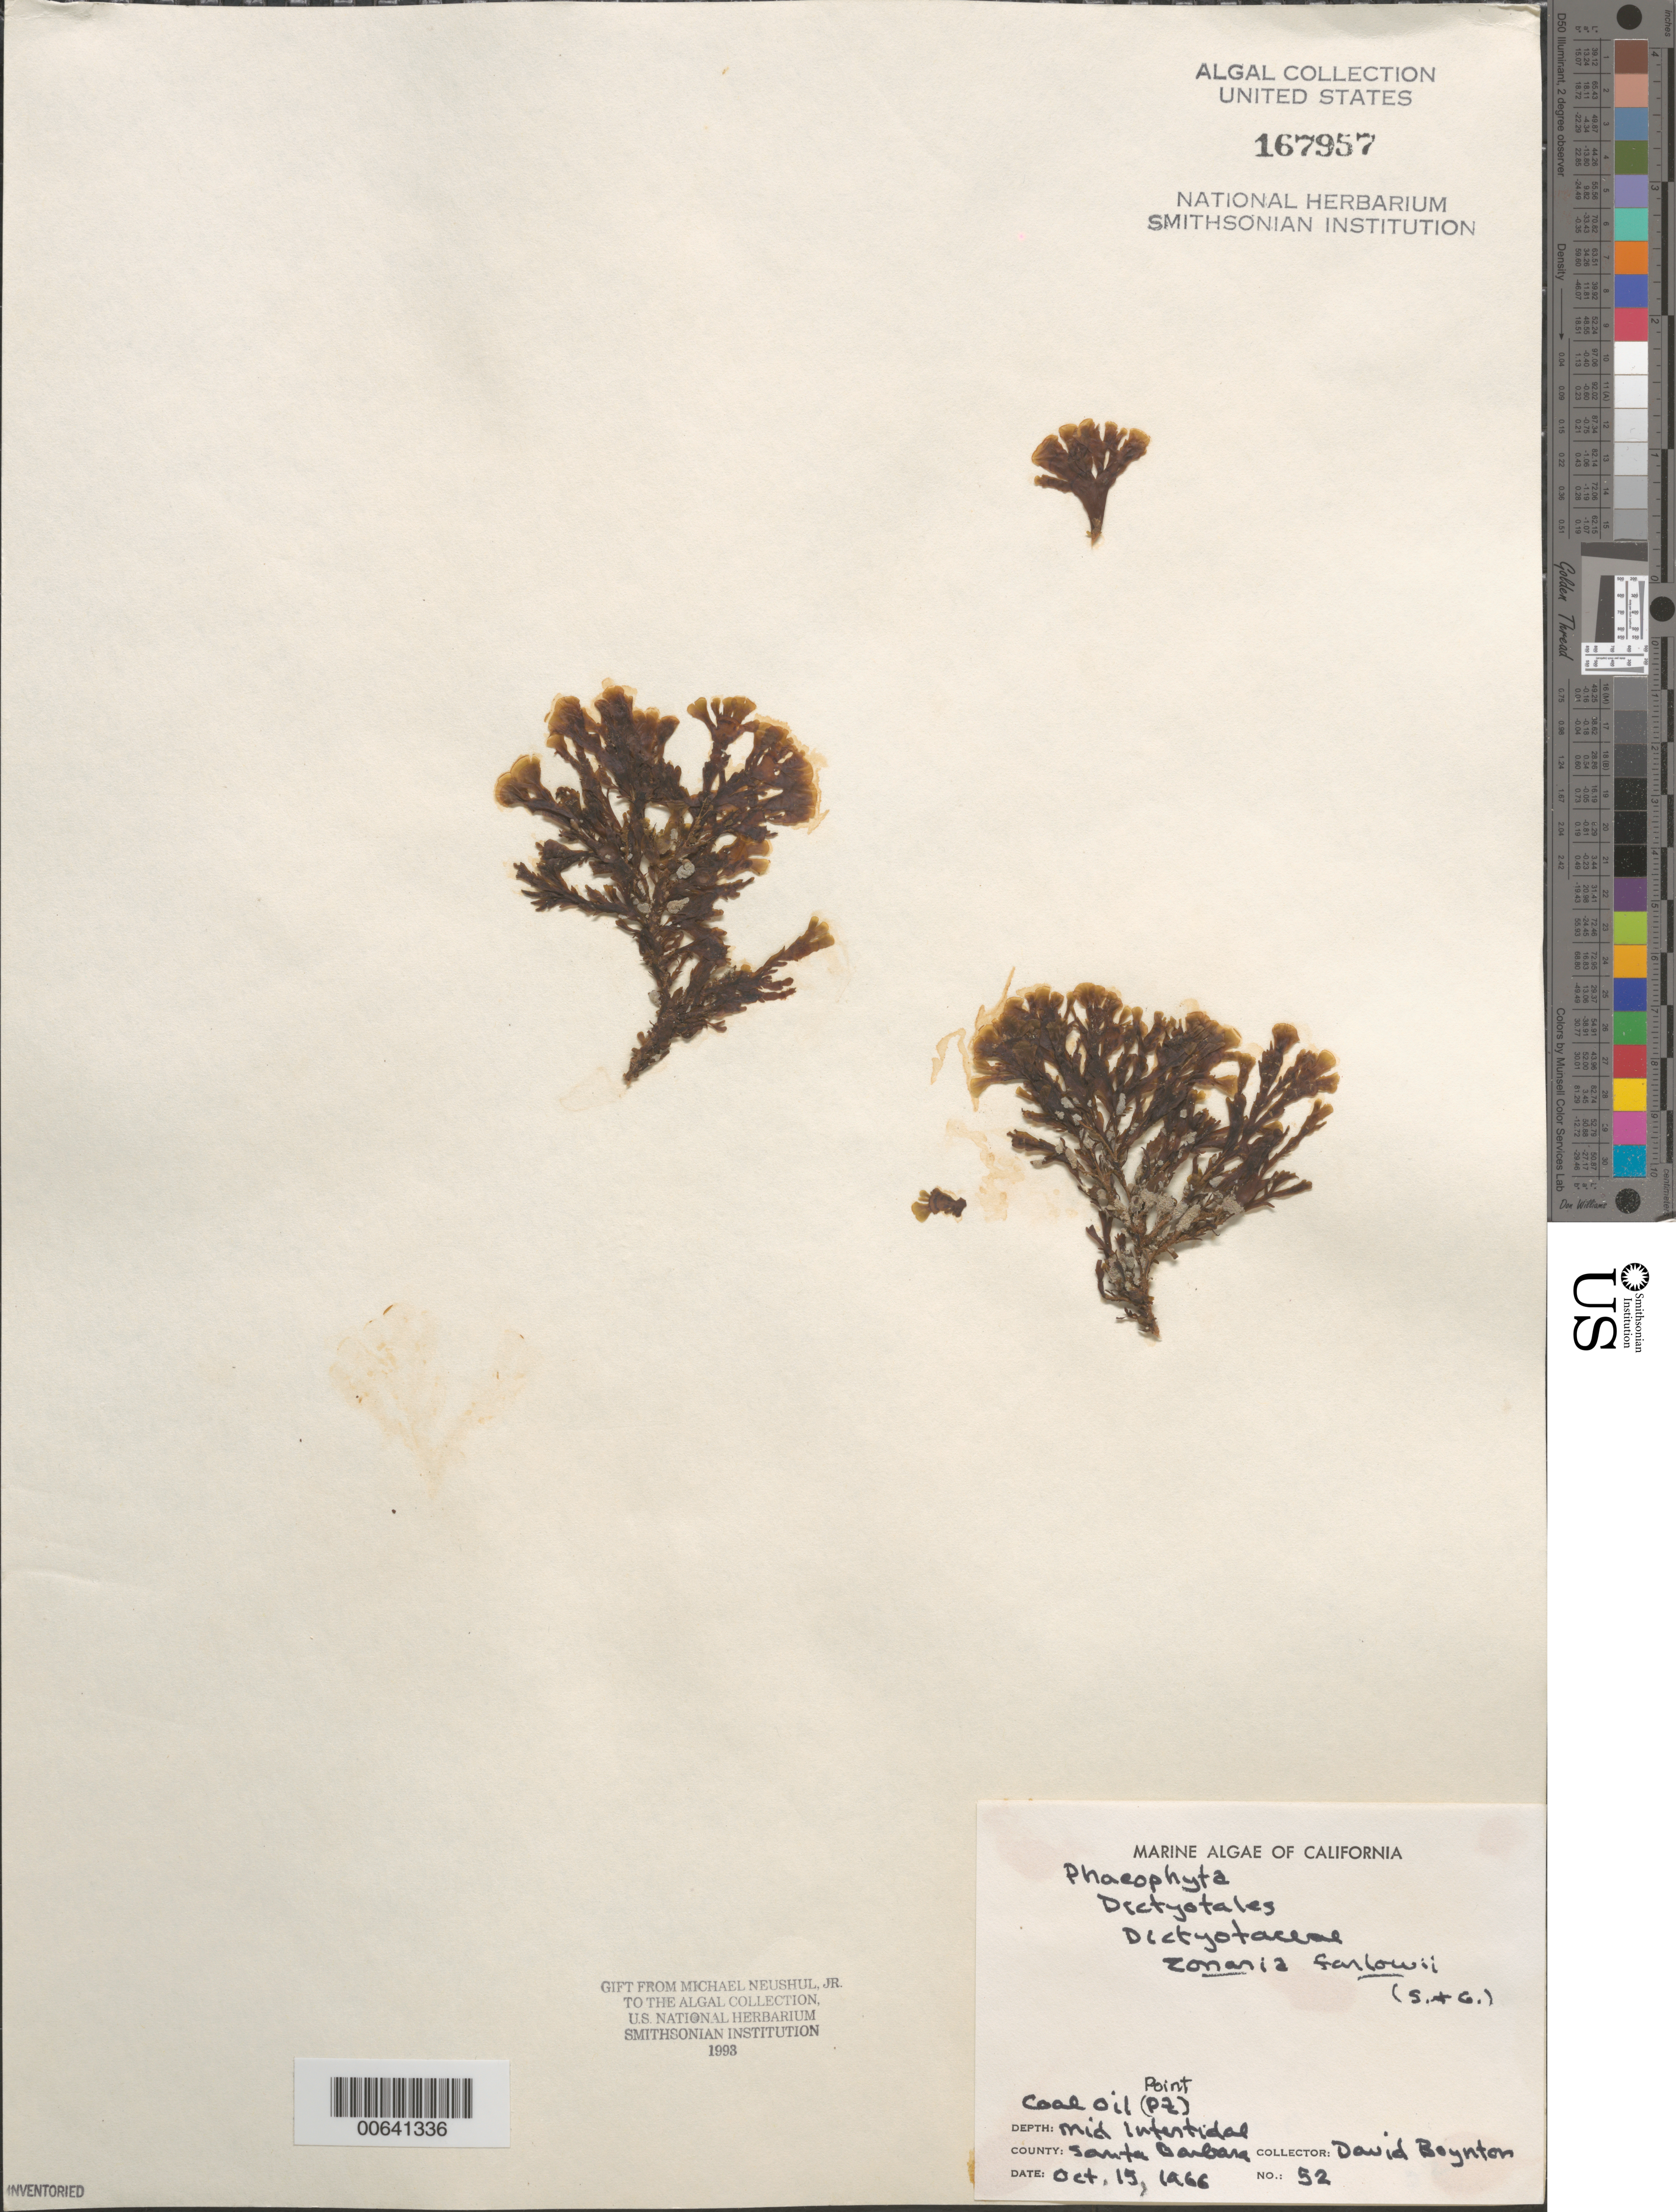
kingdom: Chromista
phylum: Ochrophyta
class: Phaeophyceae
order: Dictyotales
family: Dictyotaceae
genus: Zonaria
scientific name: Zonaria farlowii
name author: Setch. & N.L. Gardner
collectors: D. Boynton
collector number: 52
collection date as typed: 15 Oct 1966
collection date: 1966-10-15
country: United States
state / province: California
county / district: Santa Barbara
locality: Coal Oil Point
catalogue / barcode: US 167957